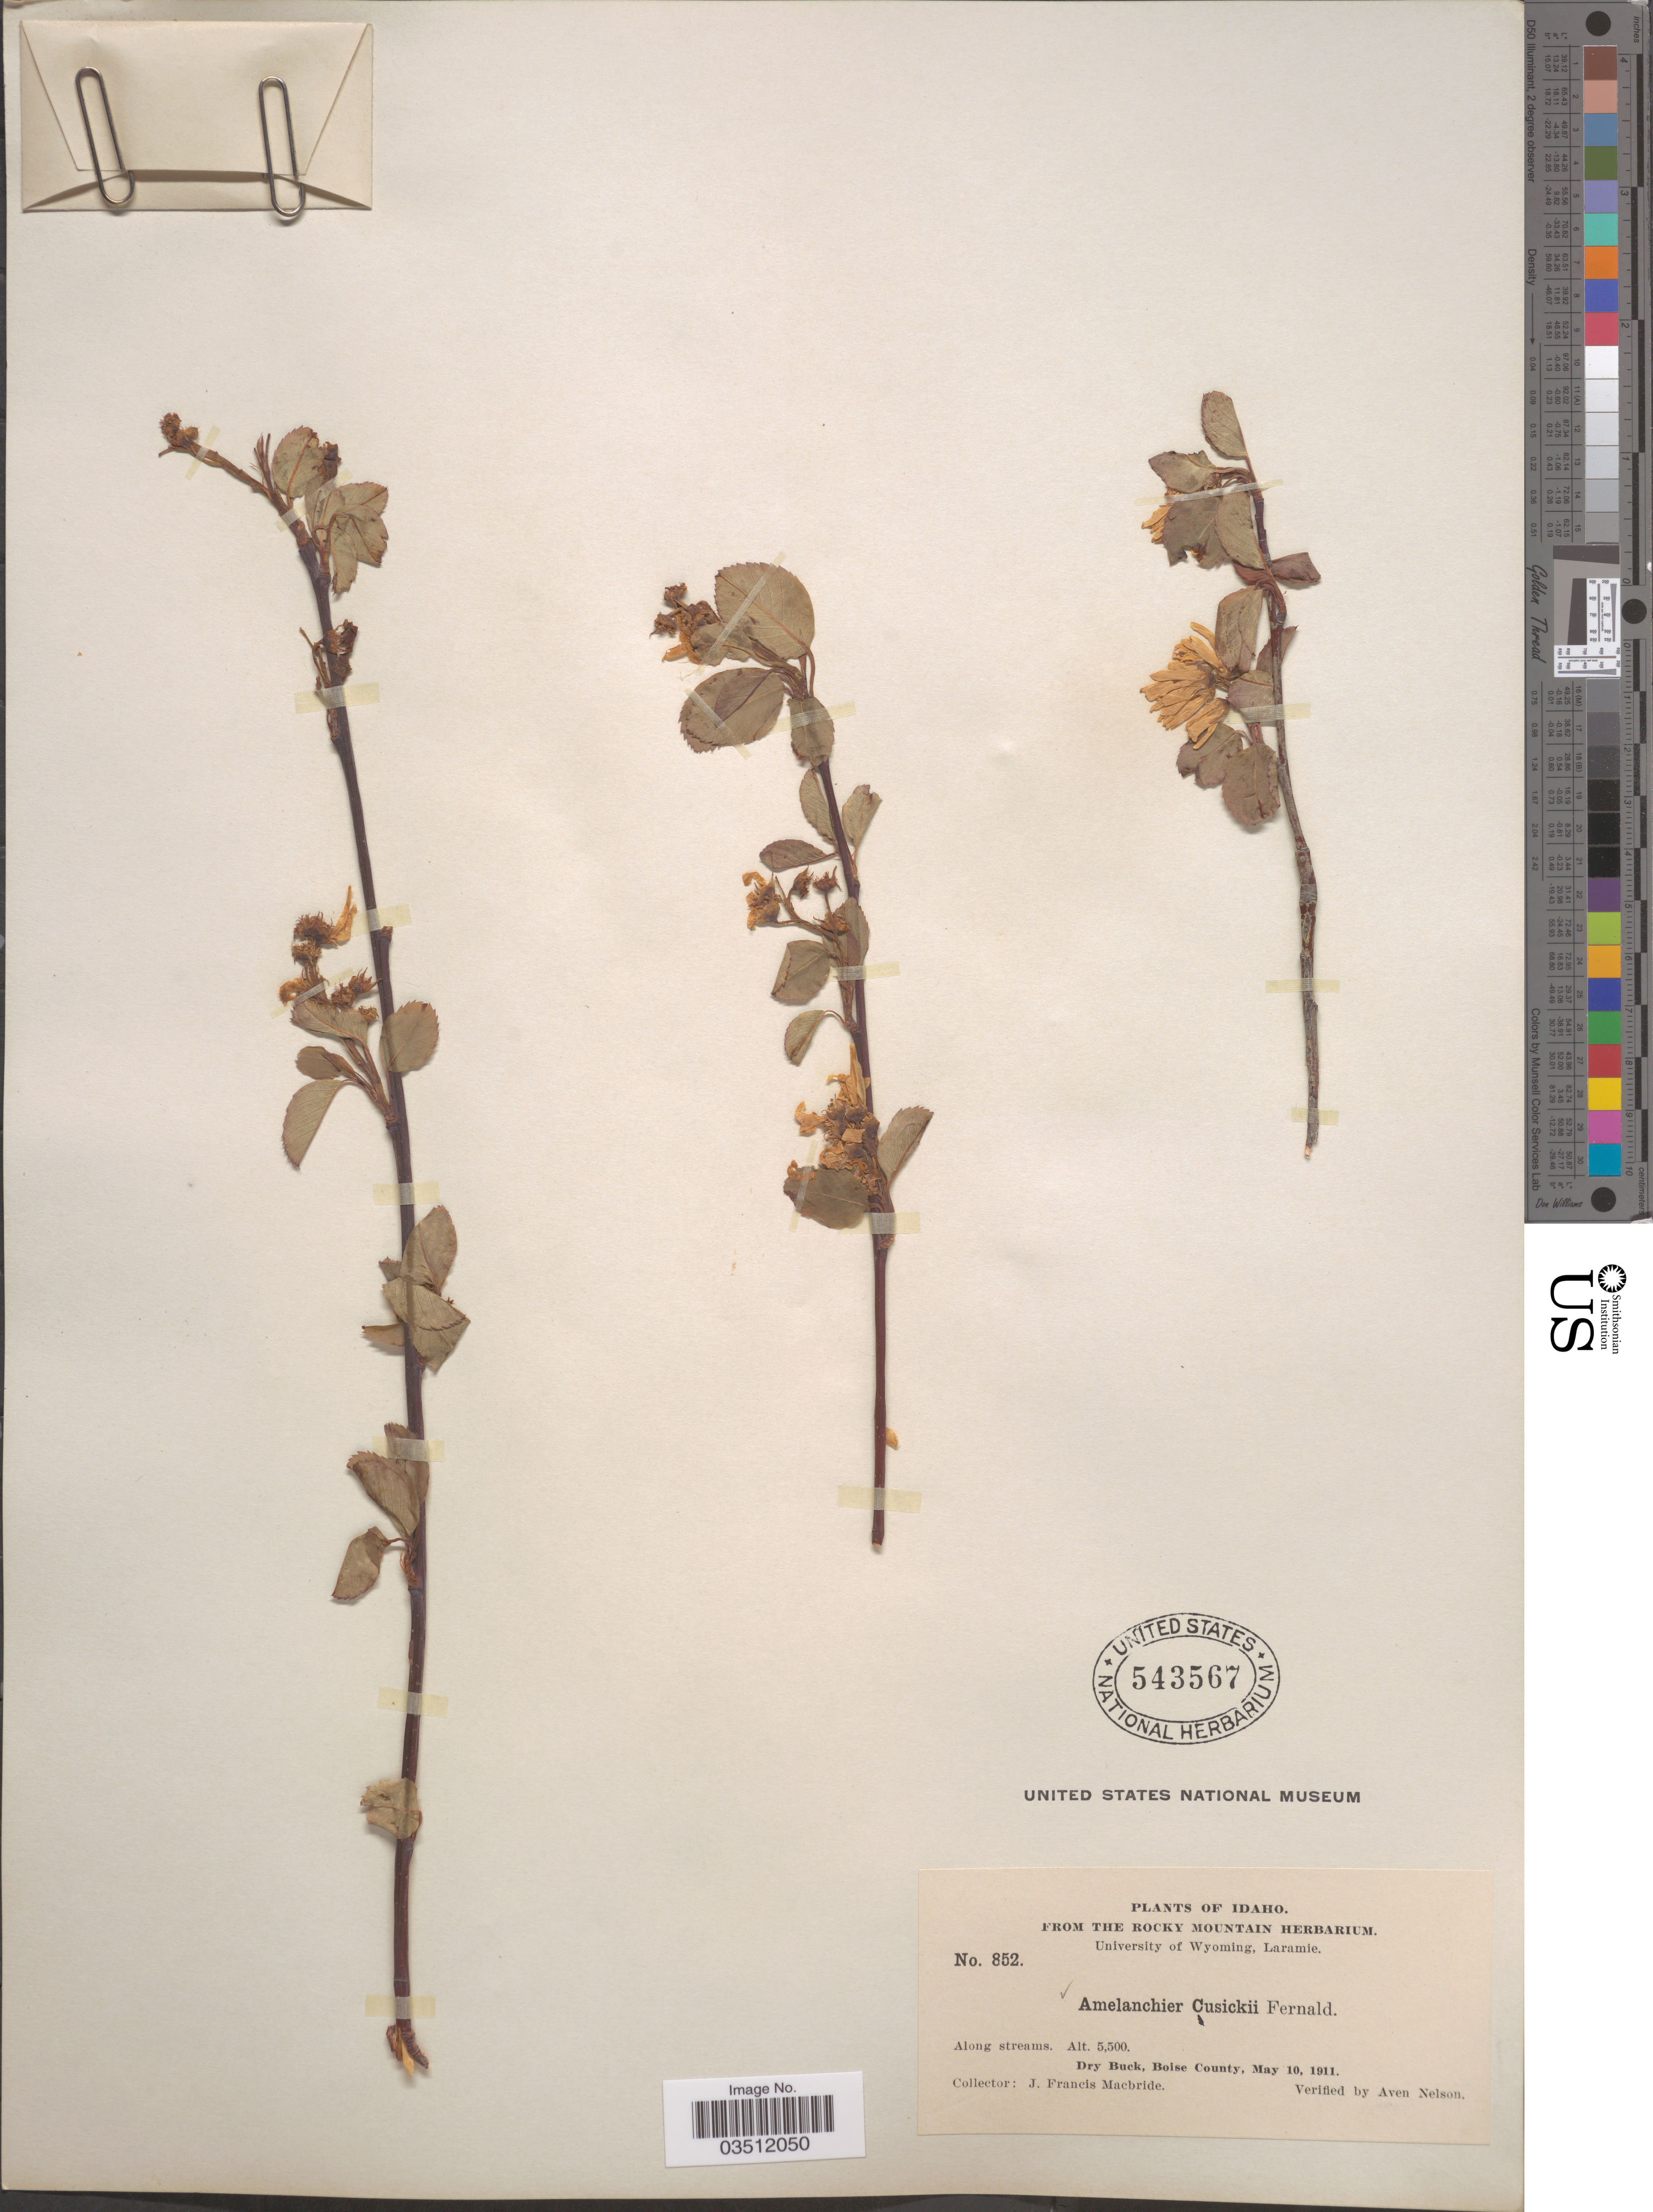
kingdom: Plantae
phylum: Tracheophyta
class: Magnoliopsida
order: Rosales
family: Rosaceae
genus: Amelanchier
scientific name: Amelanchier cusickii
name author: Fernald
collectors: J. F. Macbride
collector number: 852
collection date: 1911-05-10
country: United States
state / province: Idaho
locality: Along streams. Dry Buck, Boise County.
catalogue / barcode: US 543567